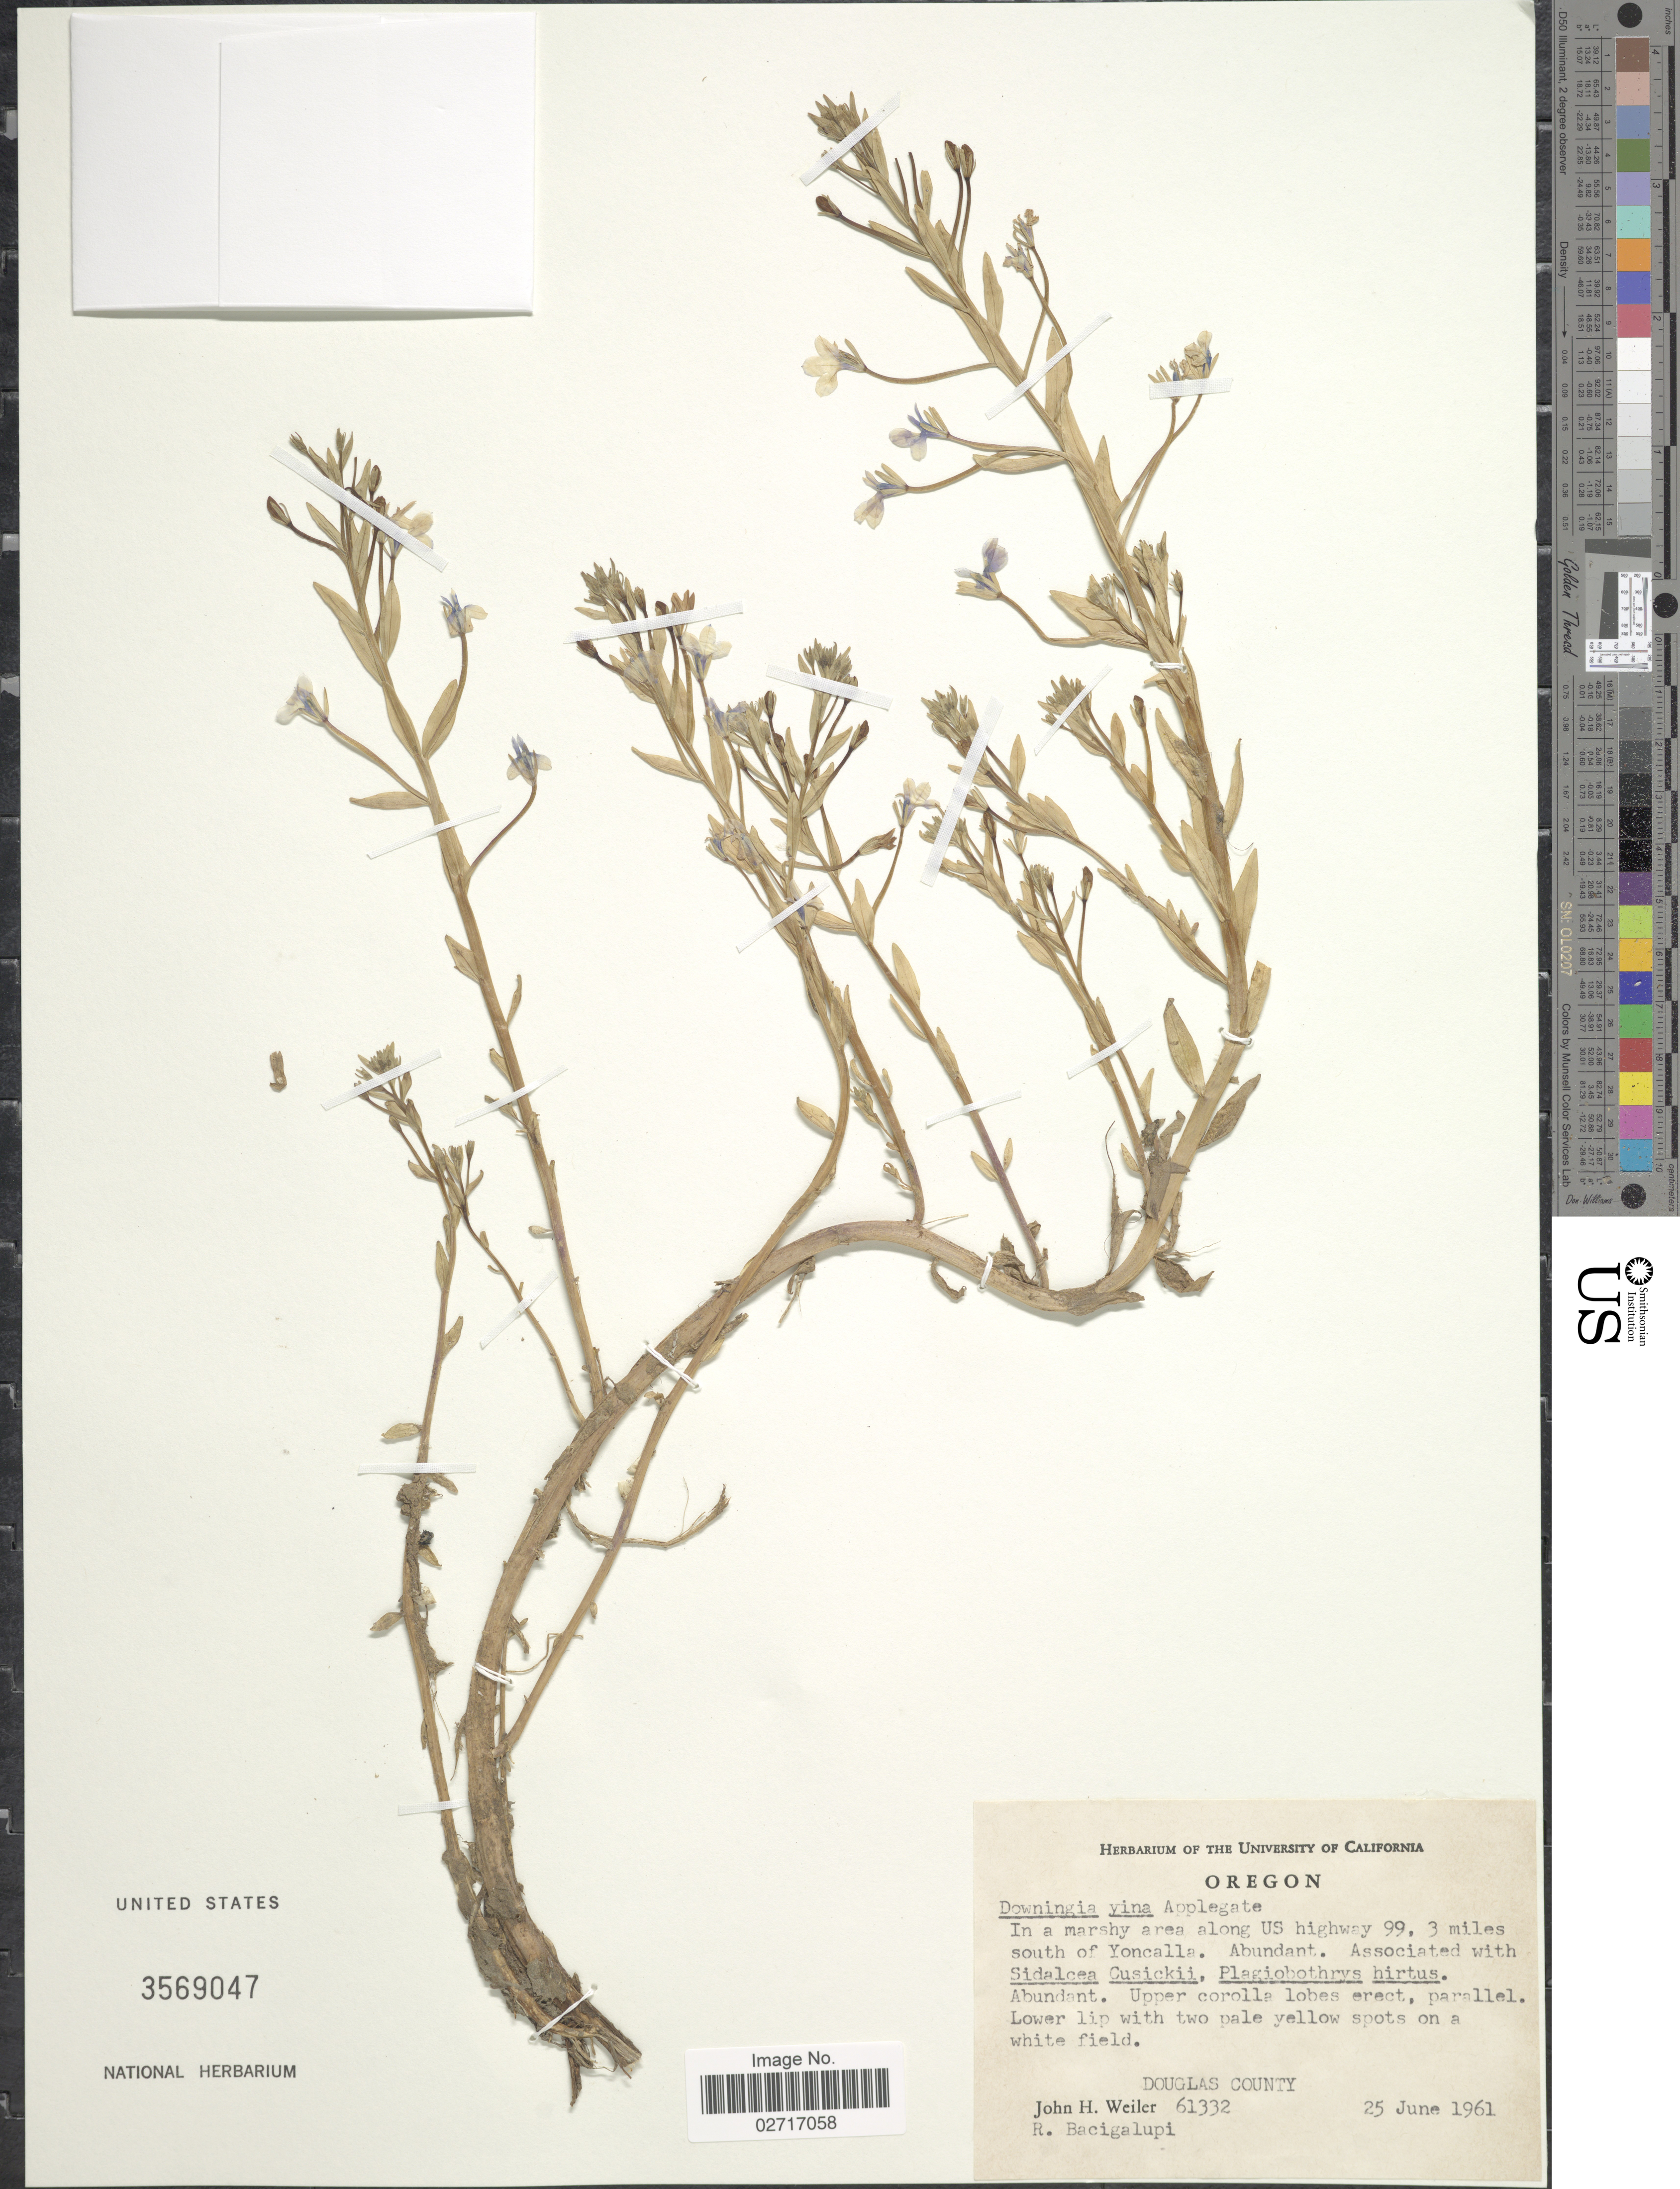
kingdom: Plantae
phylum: Tracheophyta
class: Magnoliopsida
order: Asterales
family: Campanulaceae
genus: Downingia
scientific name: Downingia yina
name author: Applegate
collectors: J. H. Weiler & R. Bacigalupi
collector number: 61332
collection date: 1961-06-25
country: United States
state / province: Oregon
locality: In a marshy area along US highway 99, 3 miles south of Yoncalla. Douglas County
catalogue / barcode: US 3569047